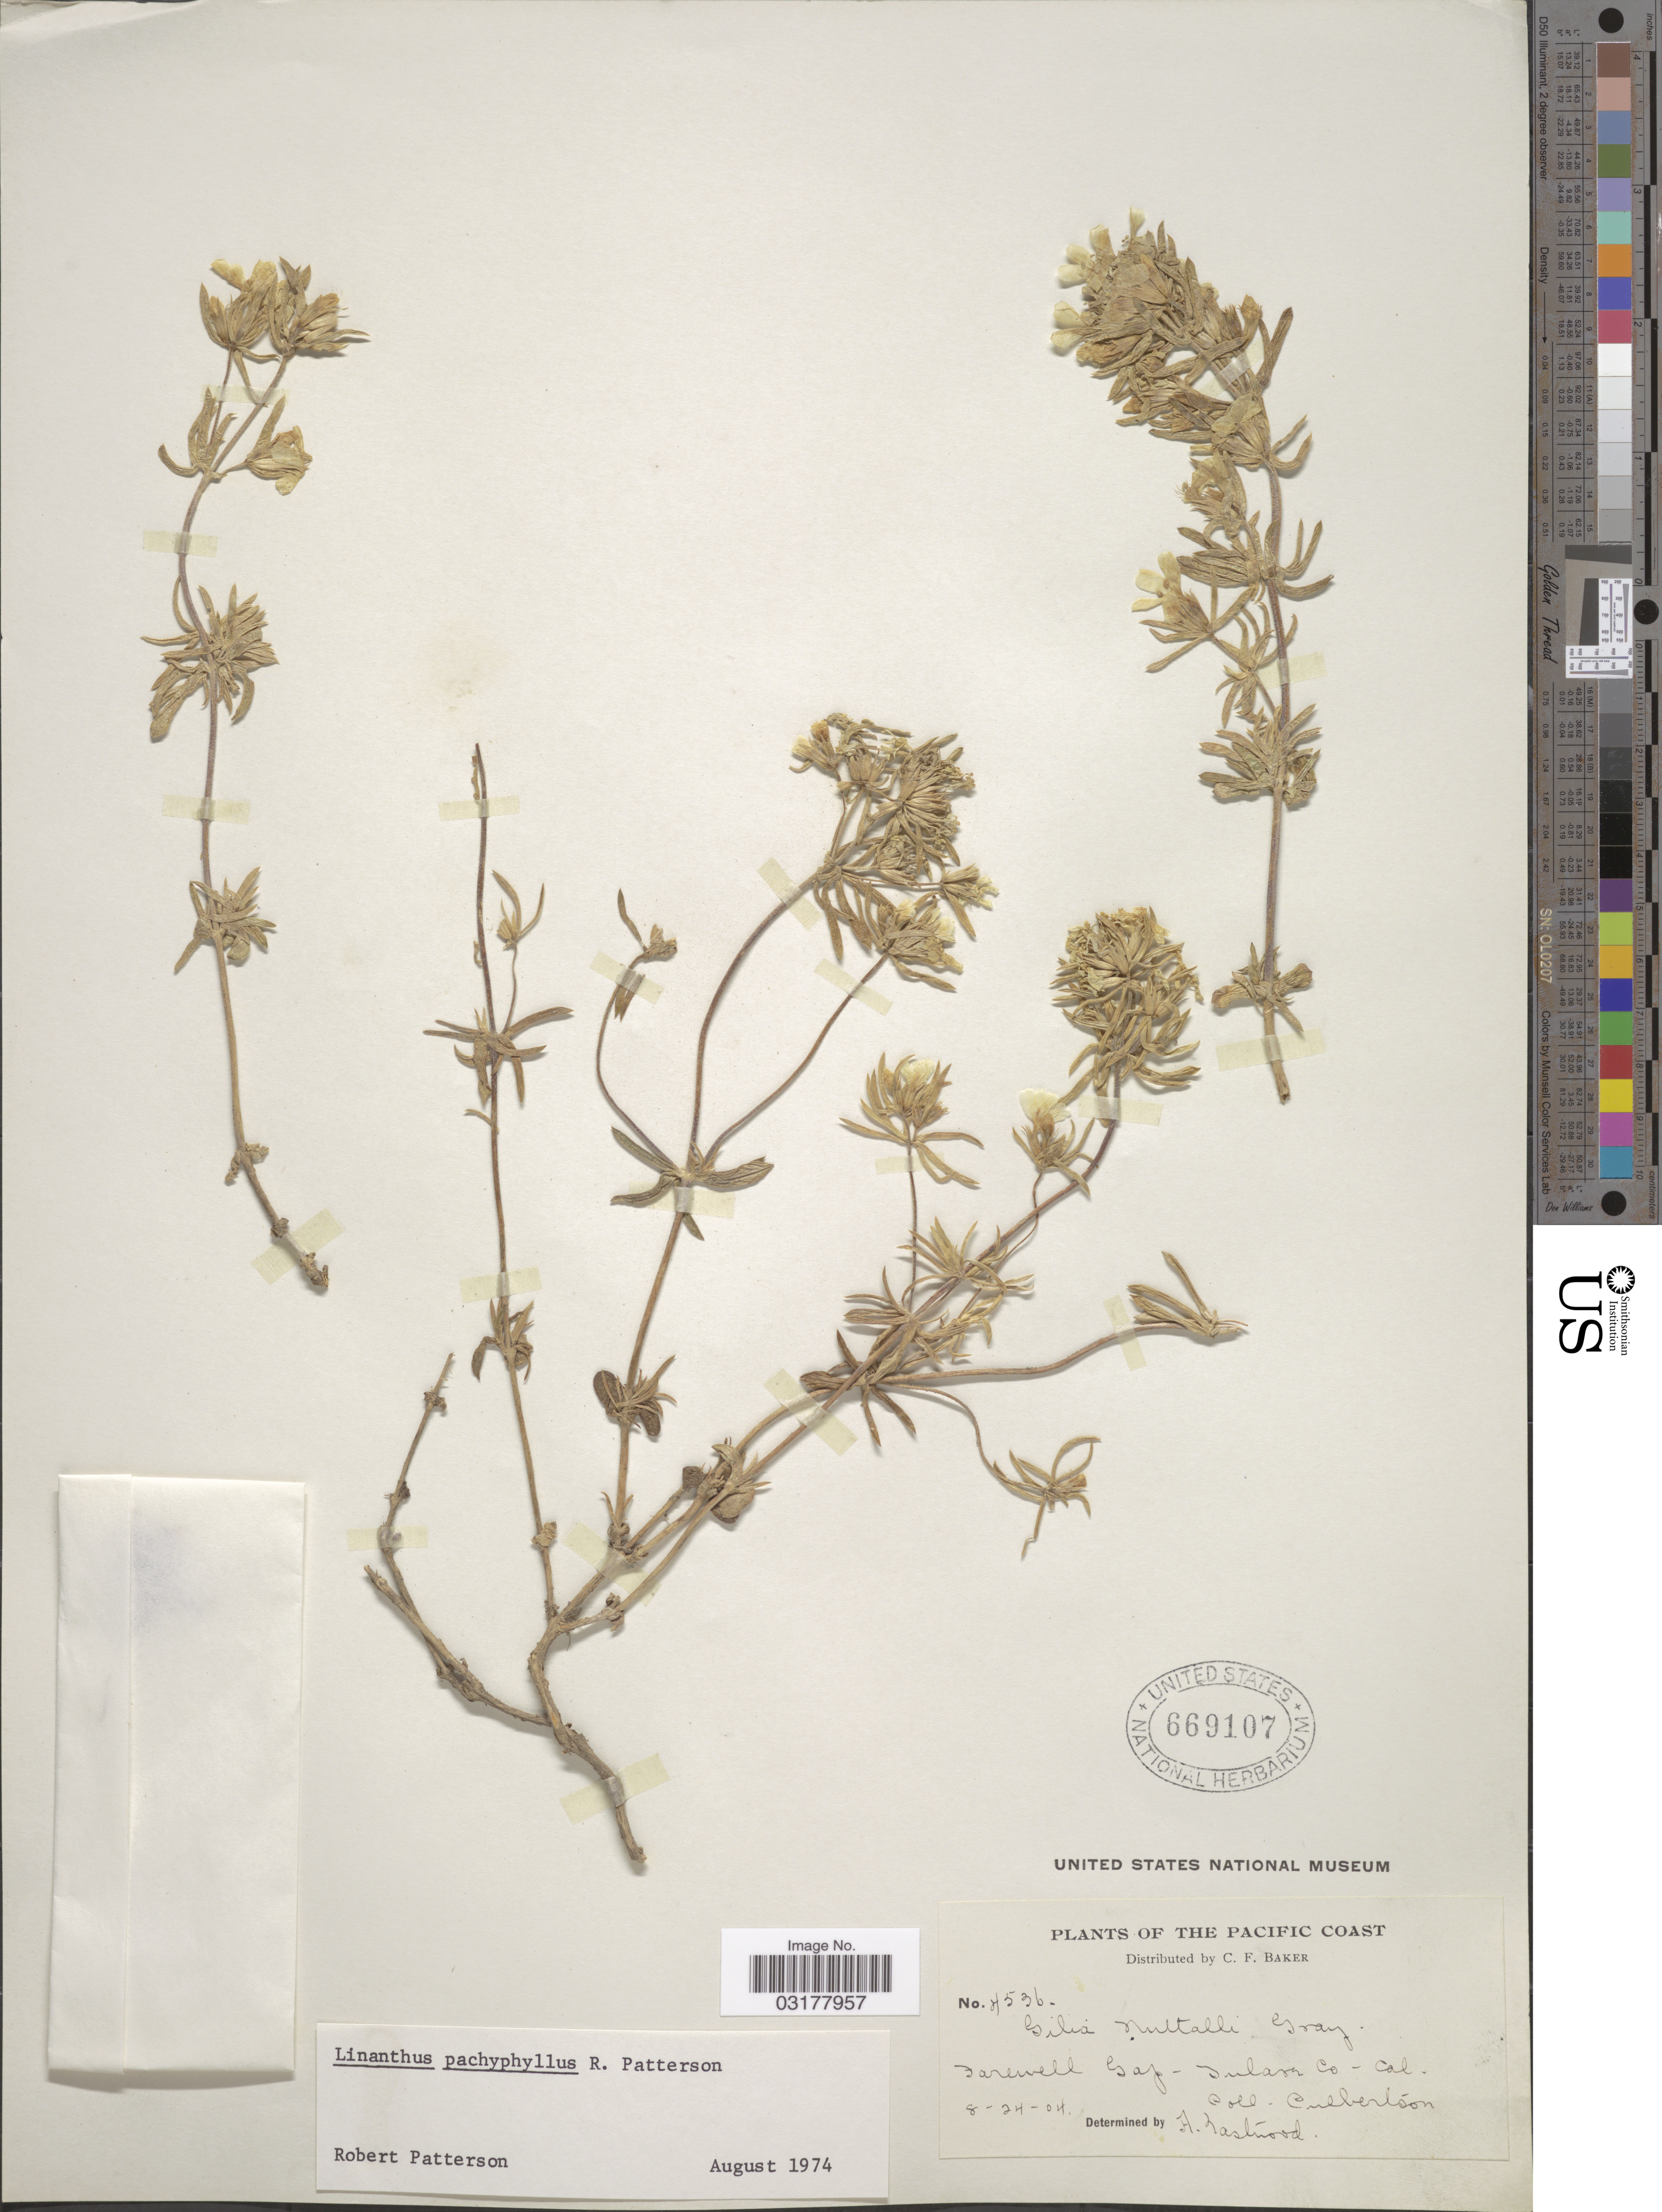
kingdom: Plantae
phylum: Tracheophyta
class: Magnoliopsida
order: Ericales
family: Polemoniaceae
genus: Leptosiphon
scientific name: Leptosiphon pachyphyllus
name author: (R. Patt.) J.M. Porter & L.A. Johnson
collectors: -. Culbertson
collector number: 4536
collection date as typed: Transcribed d/m/y: 24/8/4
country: United States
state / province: California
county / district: Tulare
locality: Farewell Gap - Tulare Co.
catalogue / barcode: US 669107